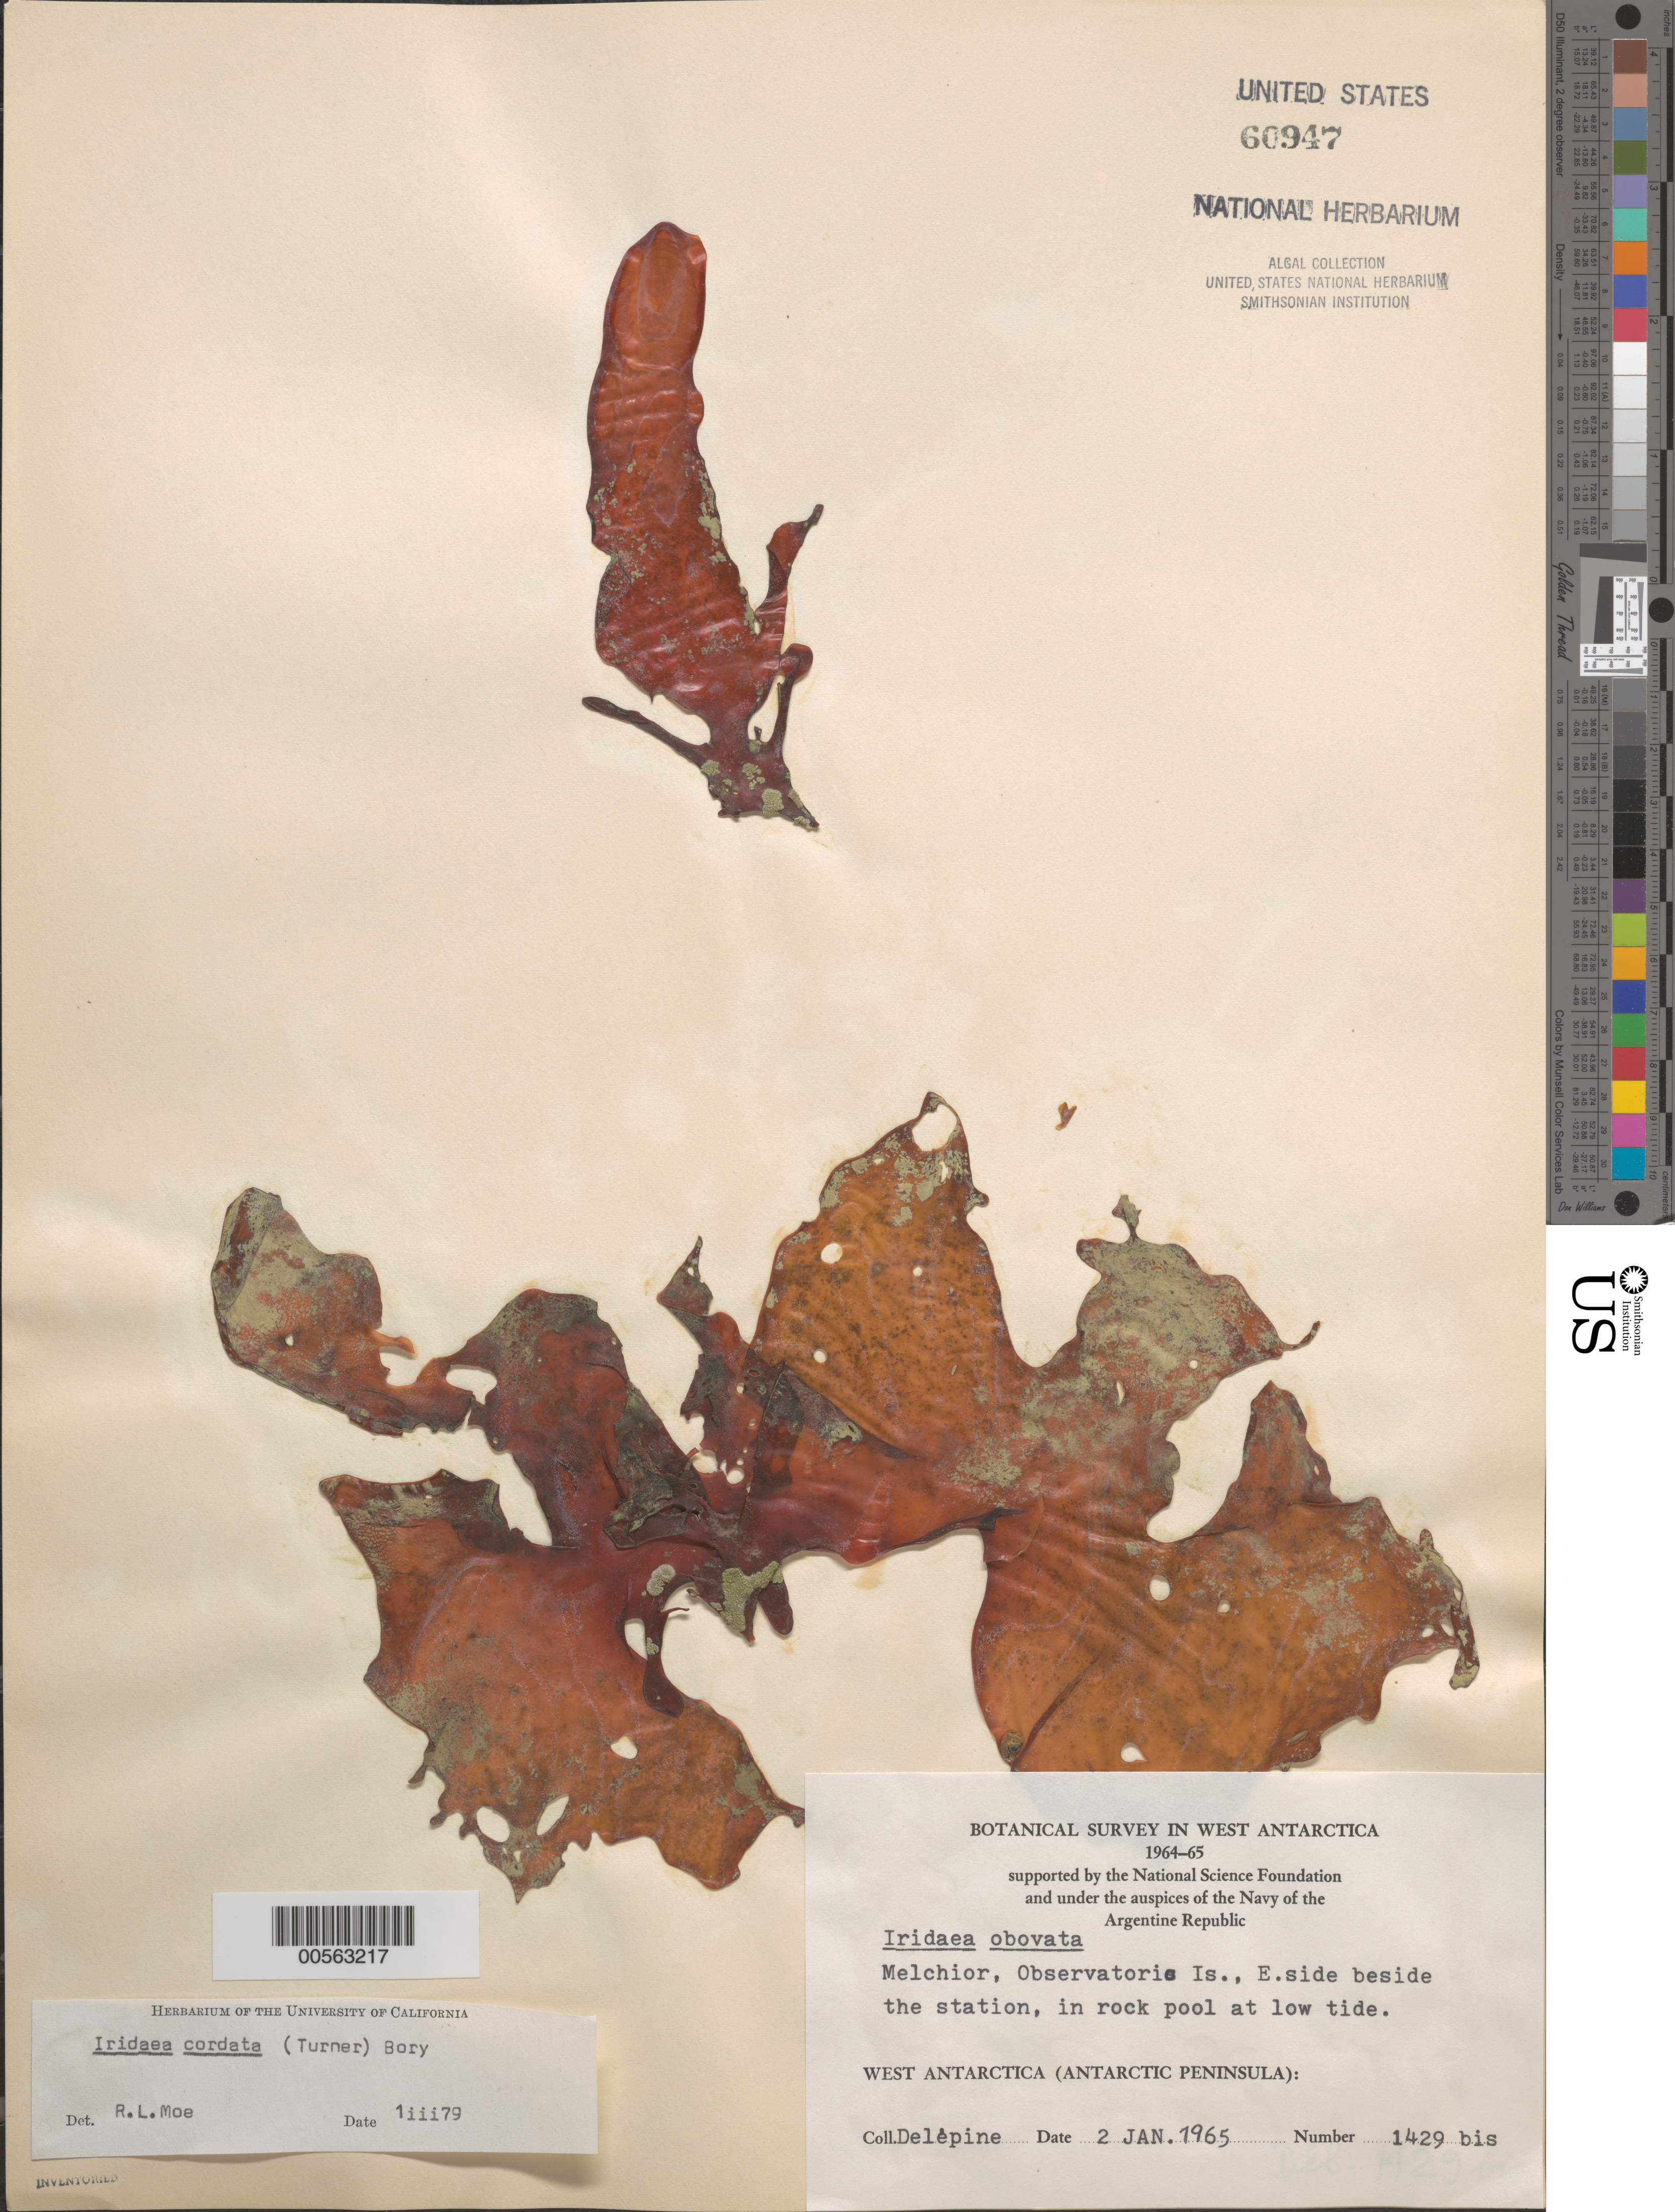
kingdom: Plantae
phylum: Rhodophyta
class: Florideophyceae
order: Gigartinales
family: Gigartinaceae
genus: Iridaea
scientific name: Iridaea cordata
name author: (Turner) Bory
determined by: Moe, R. L.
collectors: R. Delépine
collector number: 1429 Bis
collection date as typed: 02 Jan 1965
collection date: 1965-01-02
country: Antarctica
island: Gamma Island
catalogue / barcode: US 60947